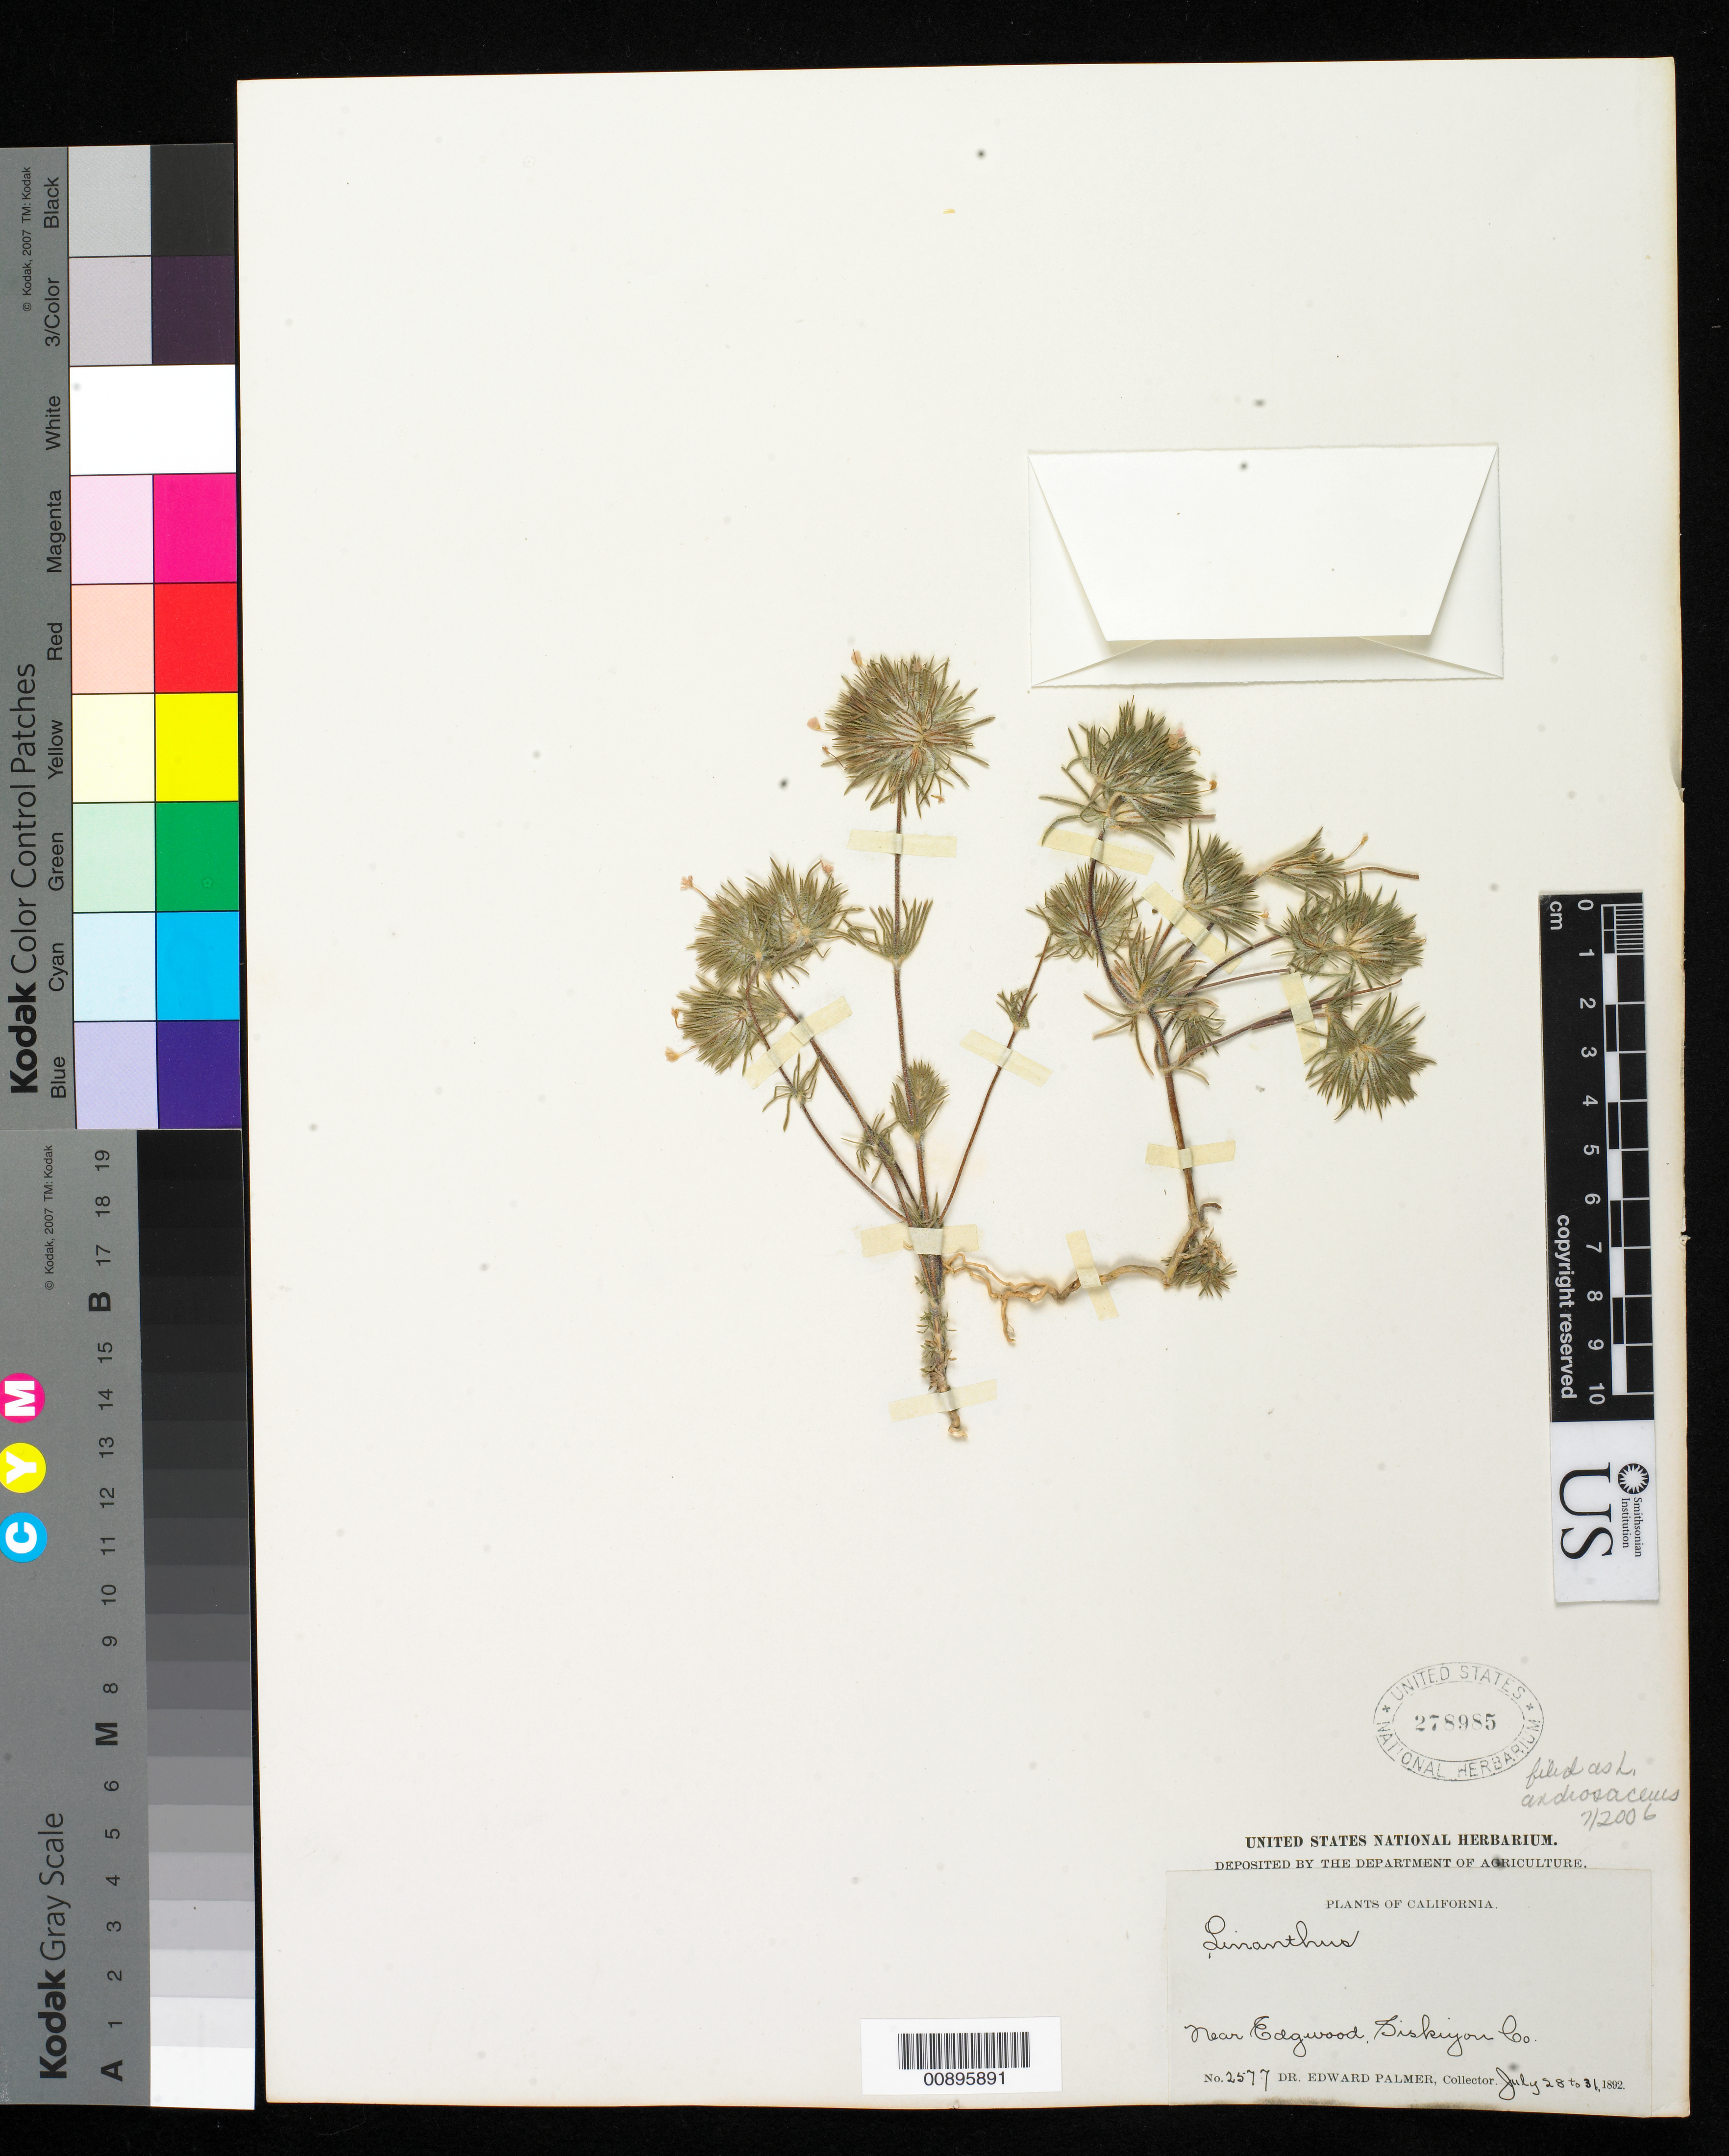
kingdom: Plantae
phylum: Tracheophyta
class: Magnoliopsida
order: Ericales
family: Polemoniaceae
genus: Leptosiphon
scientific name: Leptosiphon androsaceus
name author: Benth.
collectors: E. Palmer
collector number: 2577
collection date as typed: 28 Jul 1892 to 31 Jul 1892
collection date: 1892-07-28/1892-07-31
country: United States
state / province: California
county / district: Siskiyou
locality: Near Edgwood, Siskiyou County, California.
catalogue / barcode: US 278985